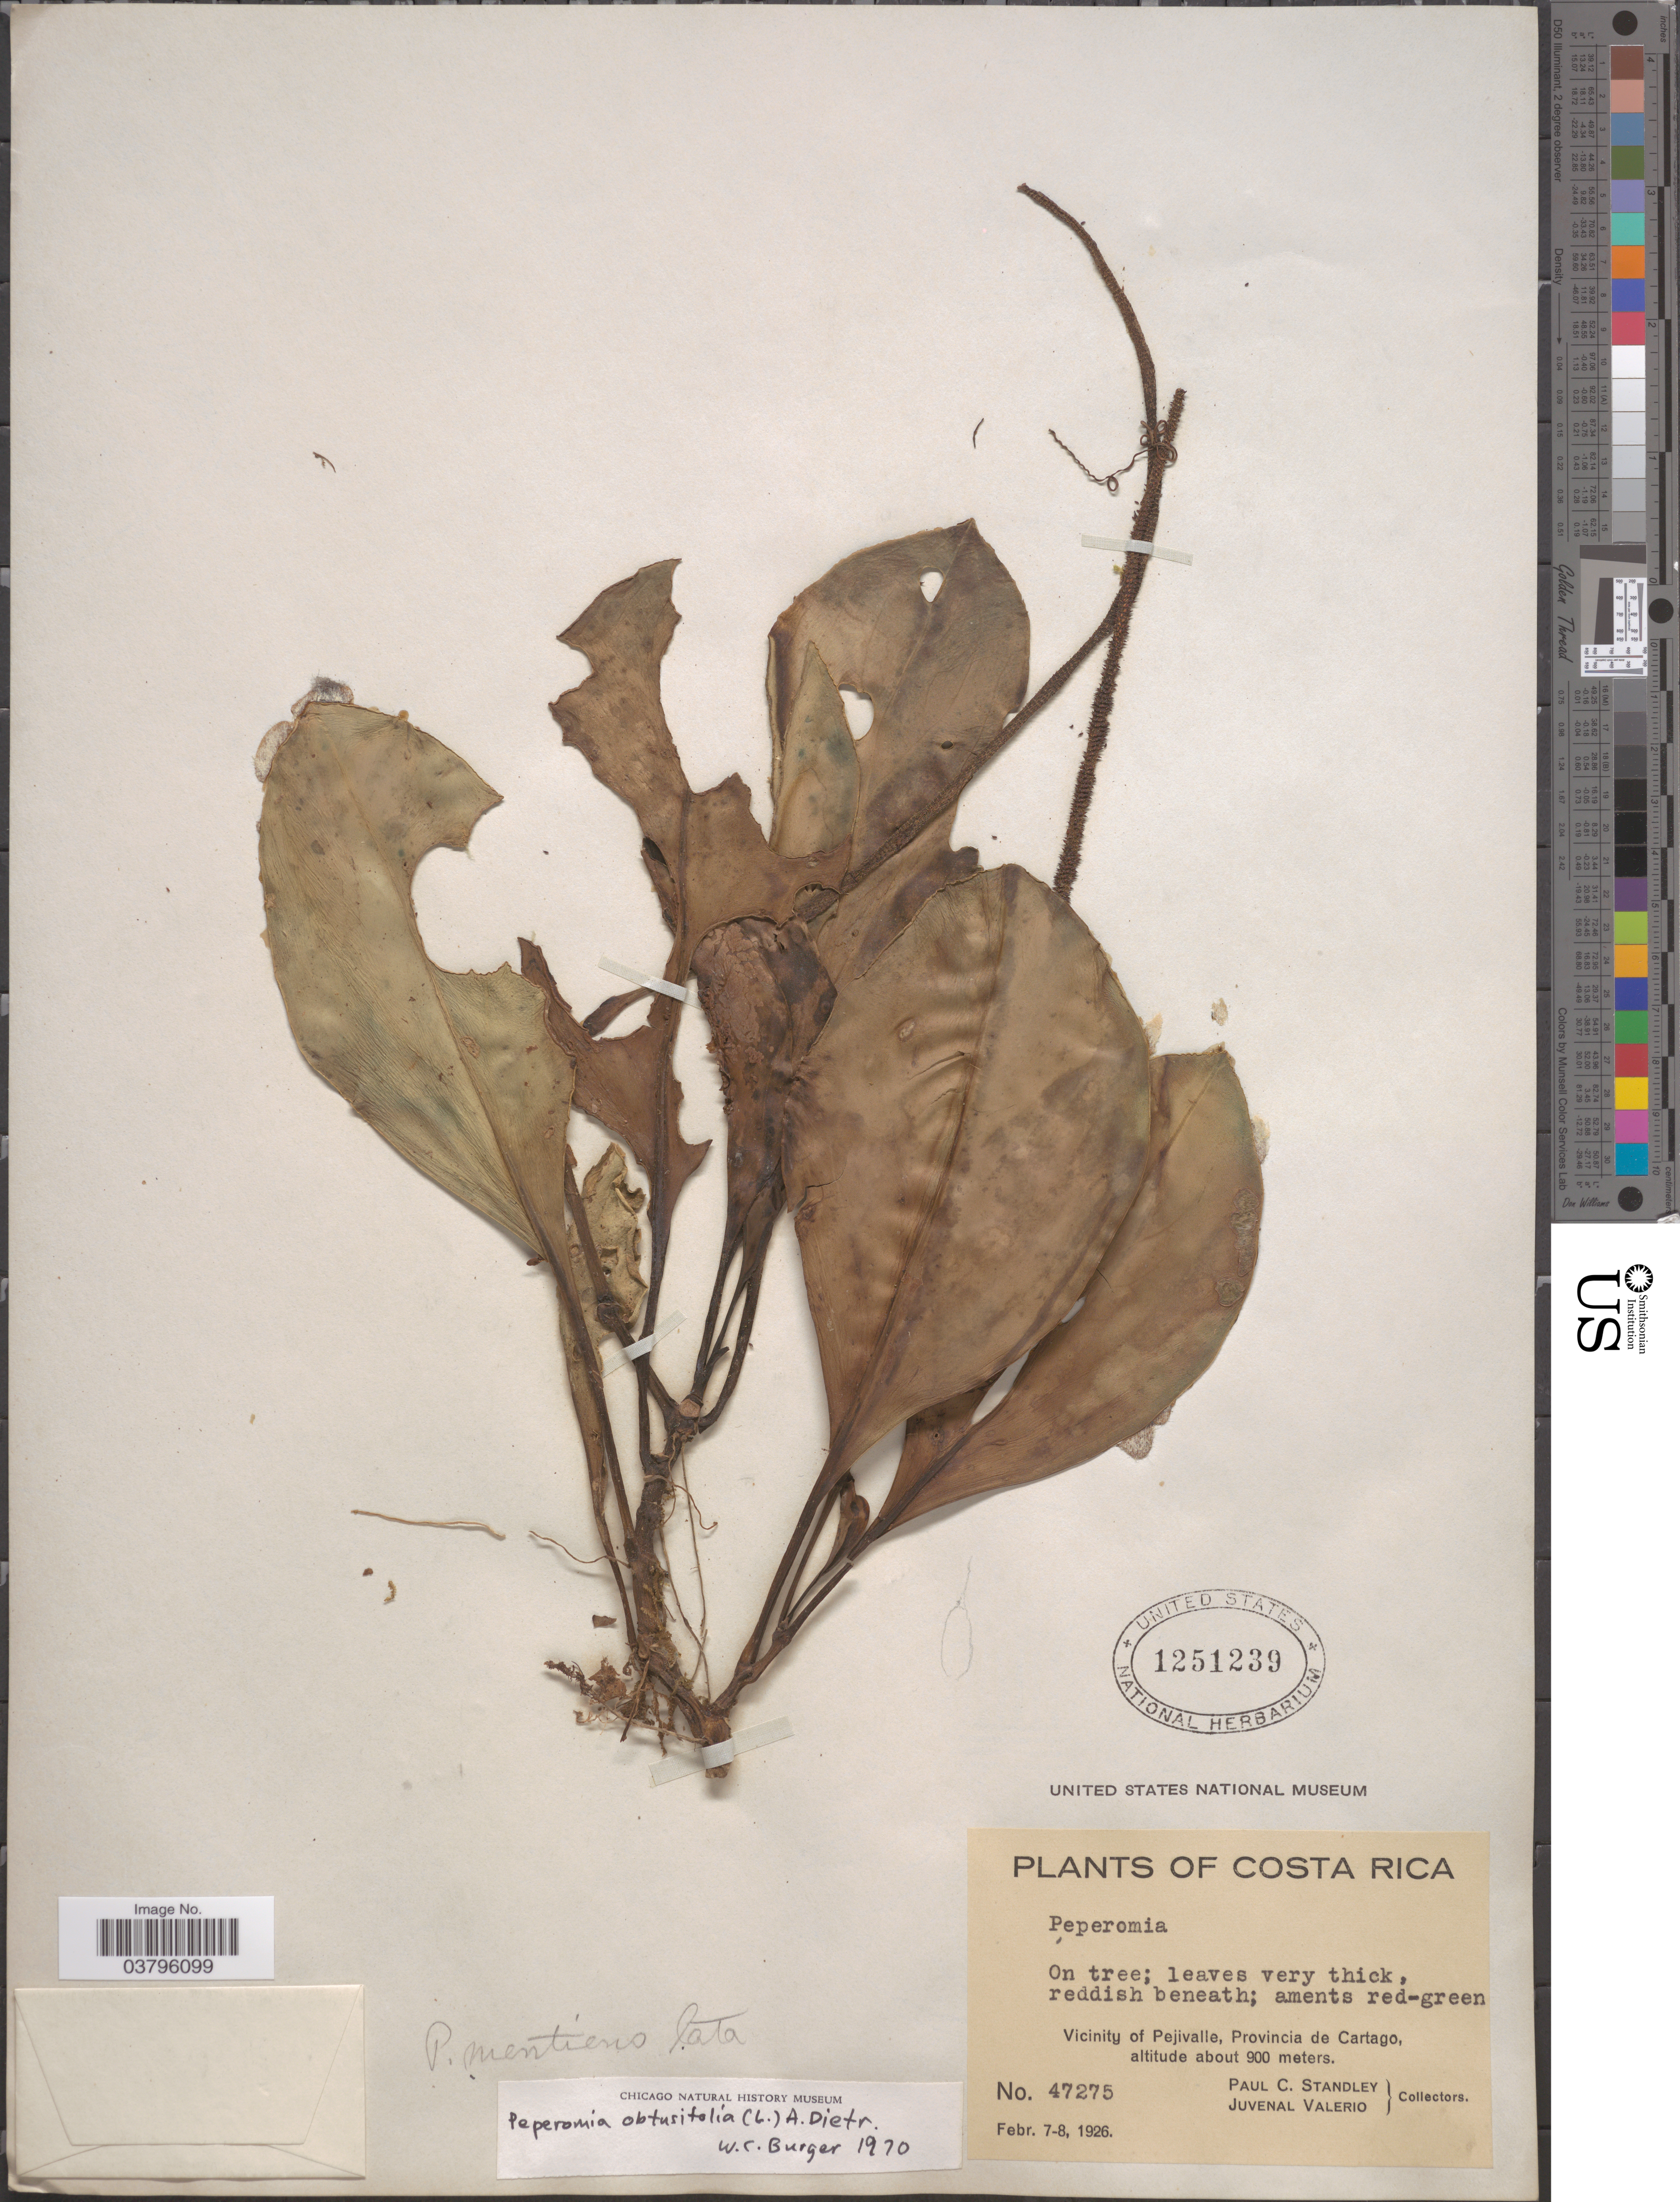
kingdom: Plantae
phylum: Tracheophyta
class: Magnoliopsida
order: Piperales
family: Piperaceae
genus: Peperomia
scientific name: Peperomia obtusifolia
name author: (L.) A. Dietr.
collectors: P. C. Standley & J. Valerio R.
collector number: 47275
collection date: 1926-02-07/1926-02-08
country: Costa Rica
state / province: Cartago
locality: Vicinity of Pejivalle.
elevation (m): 900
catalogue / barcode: US 1251239